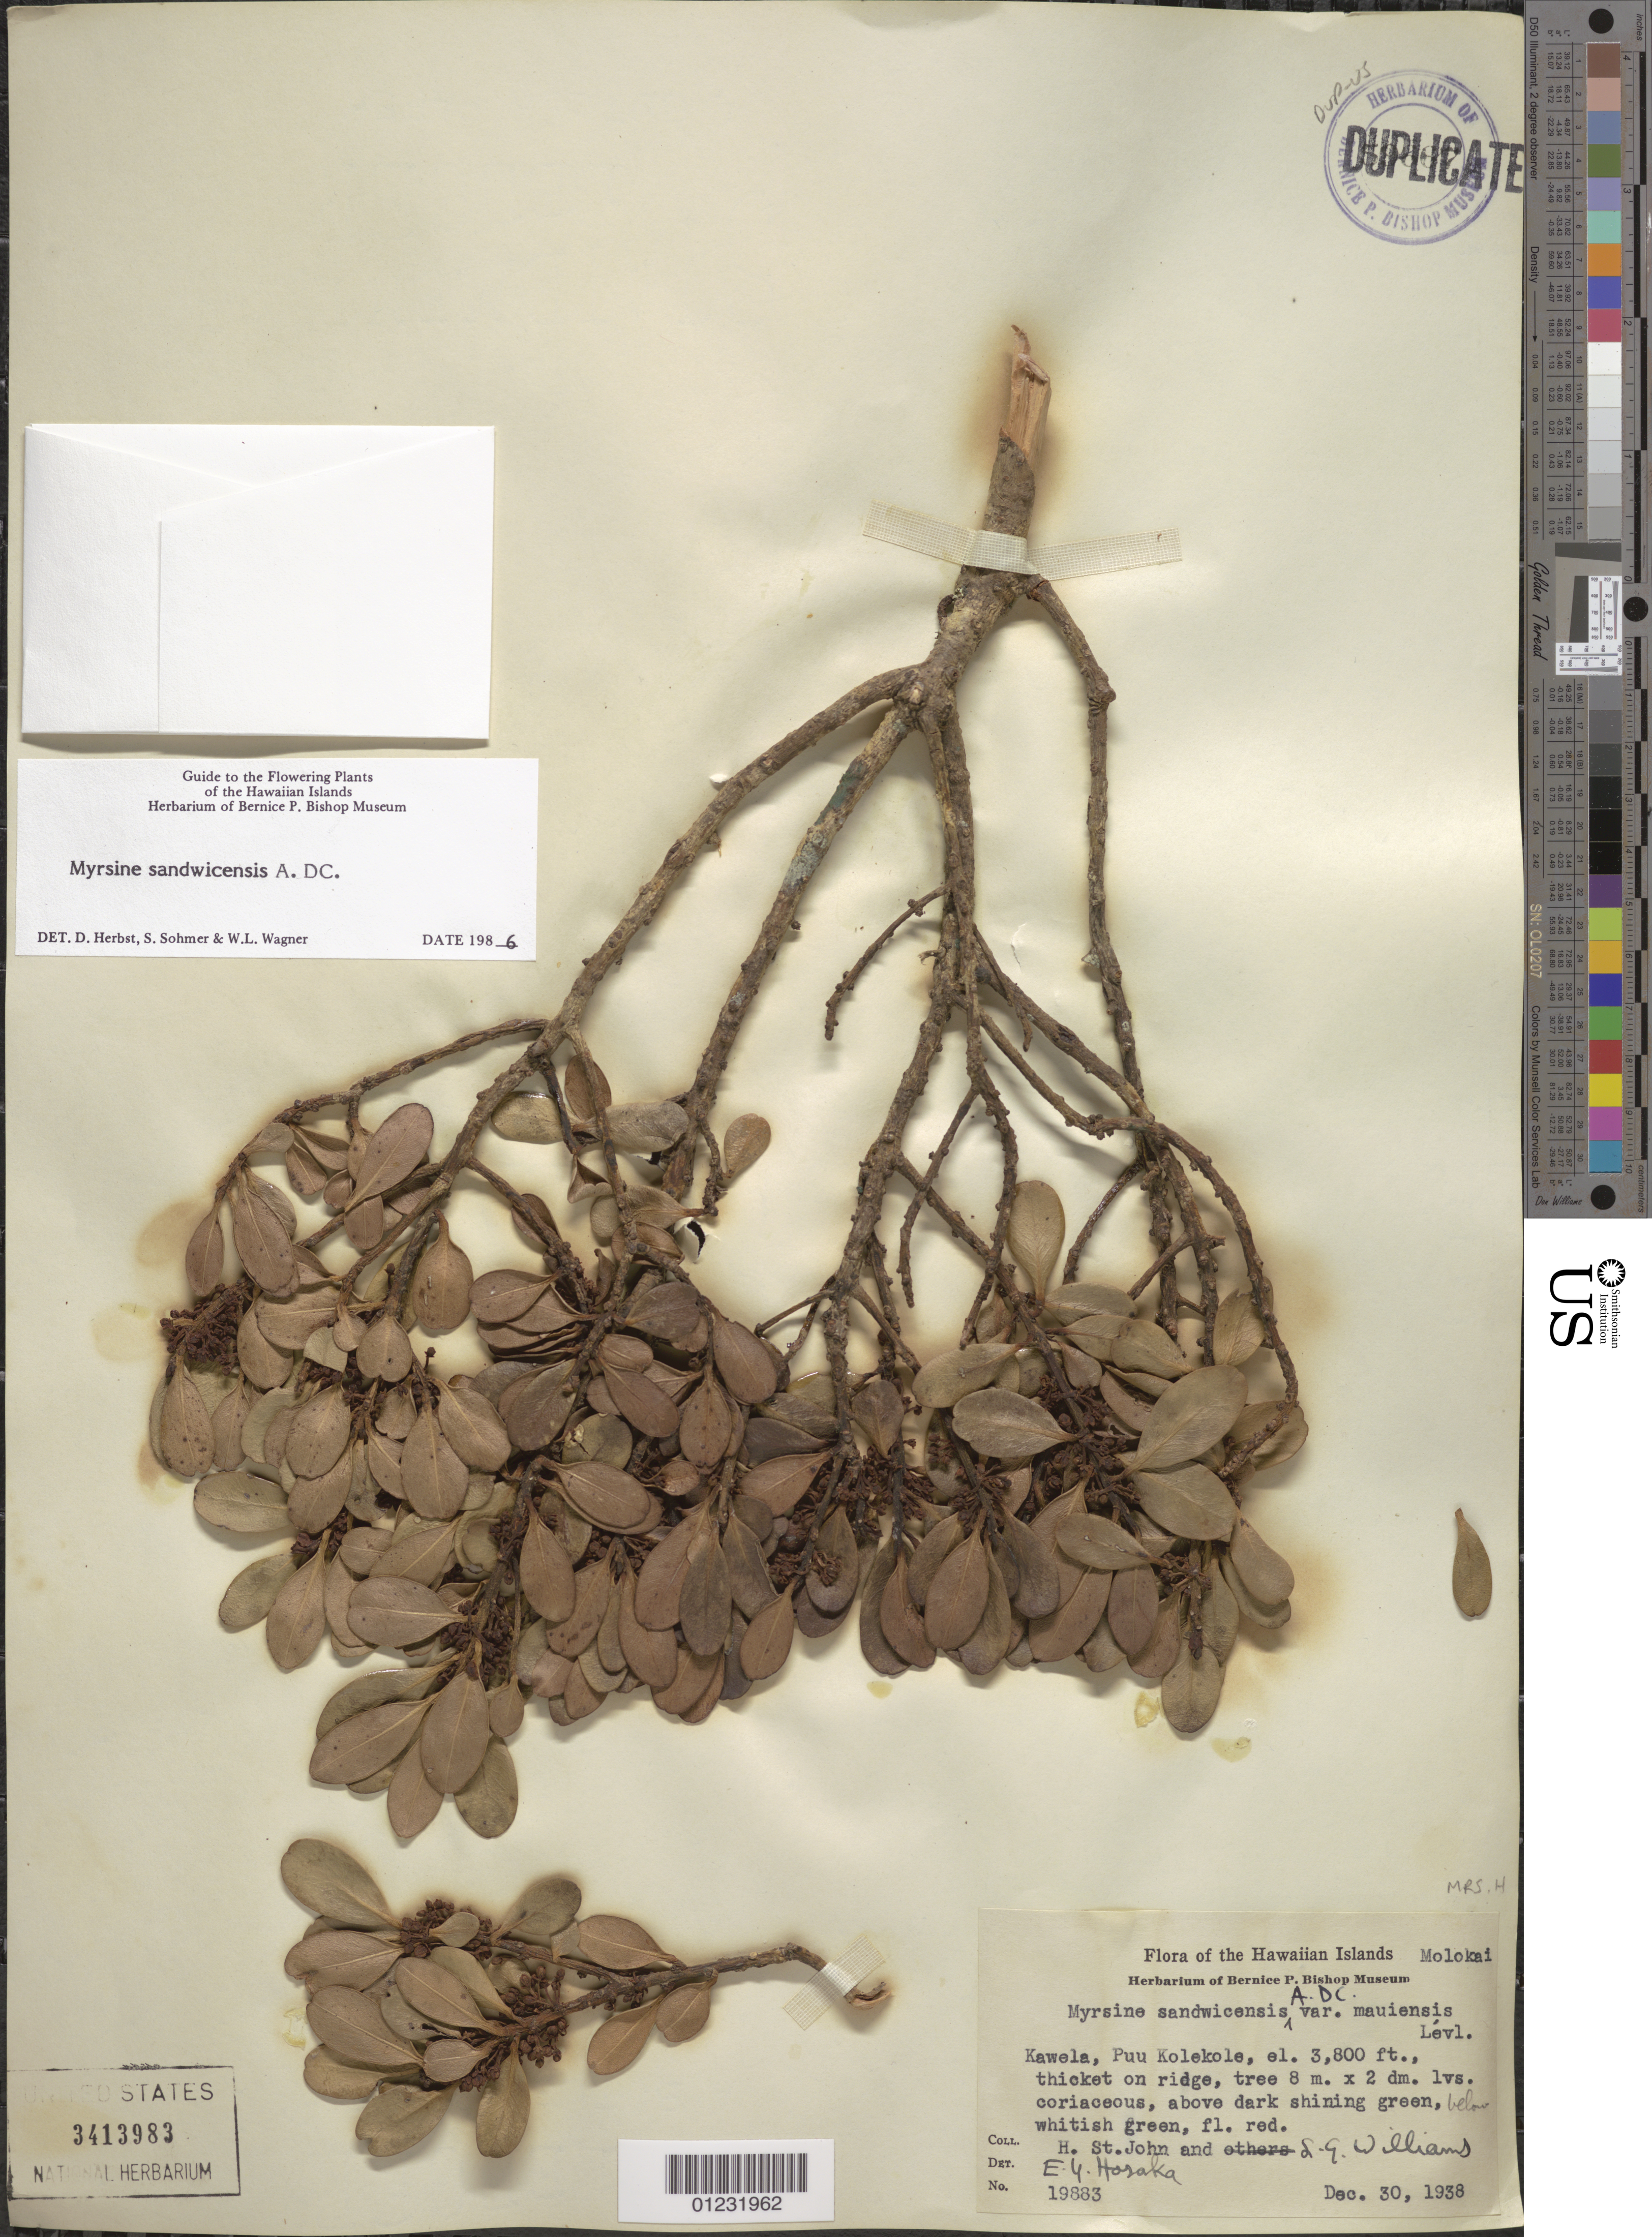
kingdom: Plantae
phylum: Tracheophyta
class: Magnoliopsida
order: Ericales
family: Primulaceae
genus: Myrsine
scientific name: Myrsine sandwicensis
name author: A. DC.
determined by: Herbst, D. R.; Sohmer, S. H.; Wagner, W. L.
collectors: H. St. John & L. G. Williams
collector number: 12200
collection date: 1938-12-30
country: United States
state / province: Hawaii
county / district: Maui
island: Moloka'i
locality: Kawela. Puu Kolekole.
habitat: Thicket on ridge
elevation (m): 1158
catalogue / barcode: US 3413983